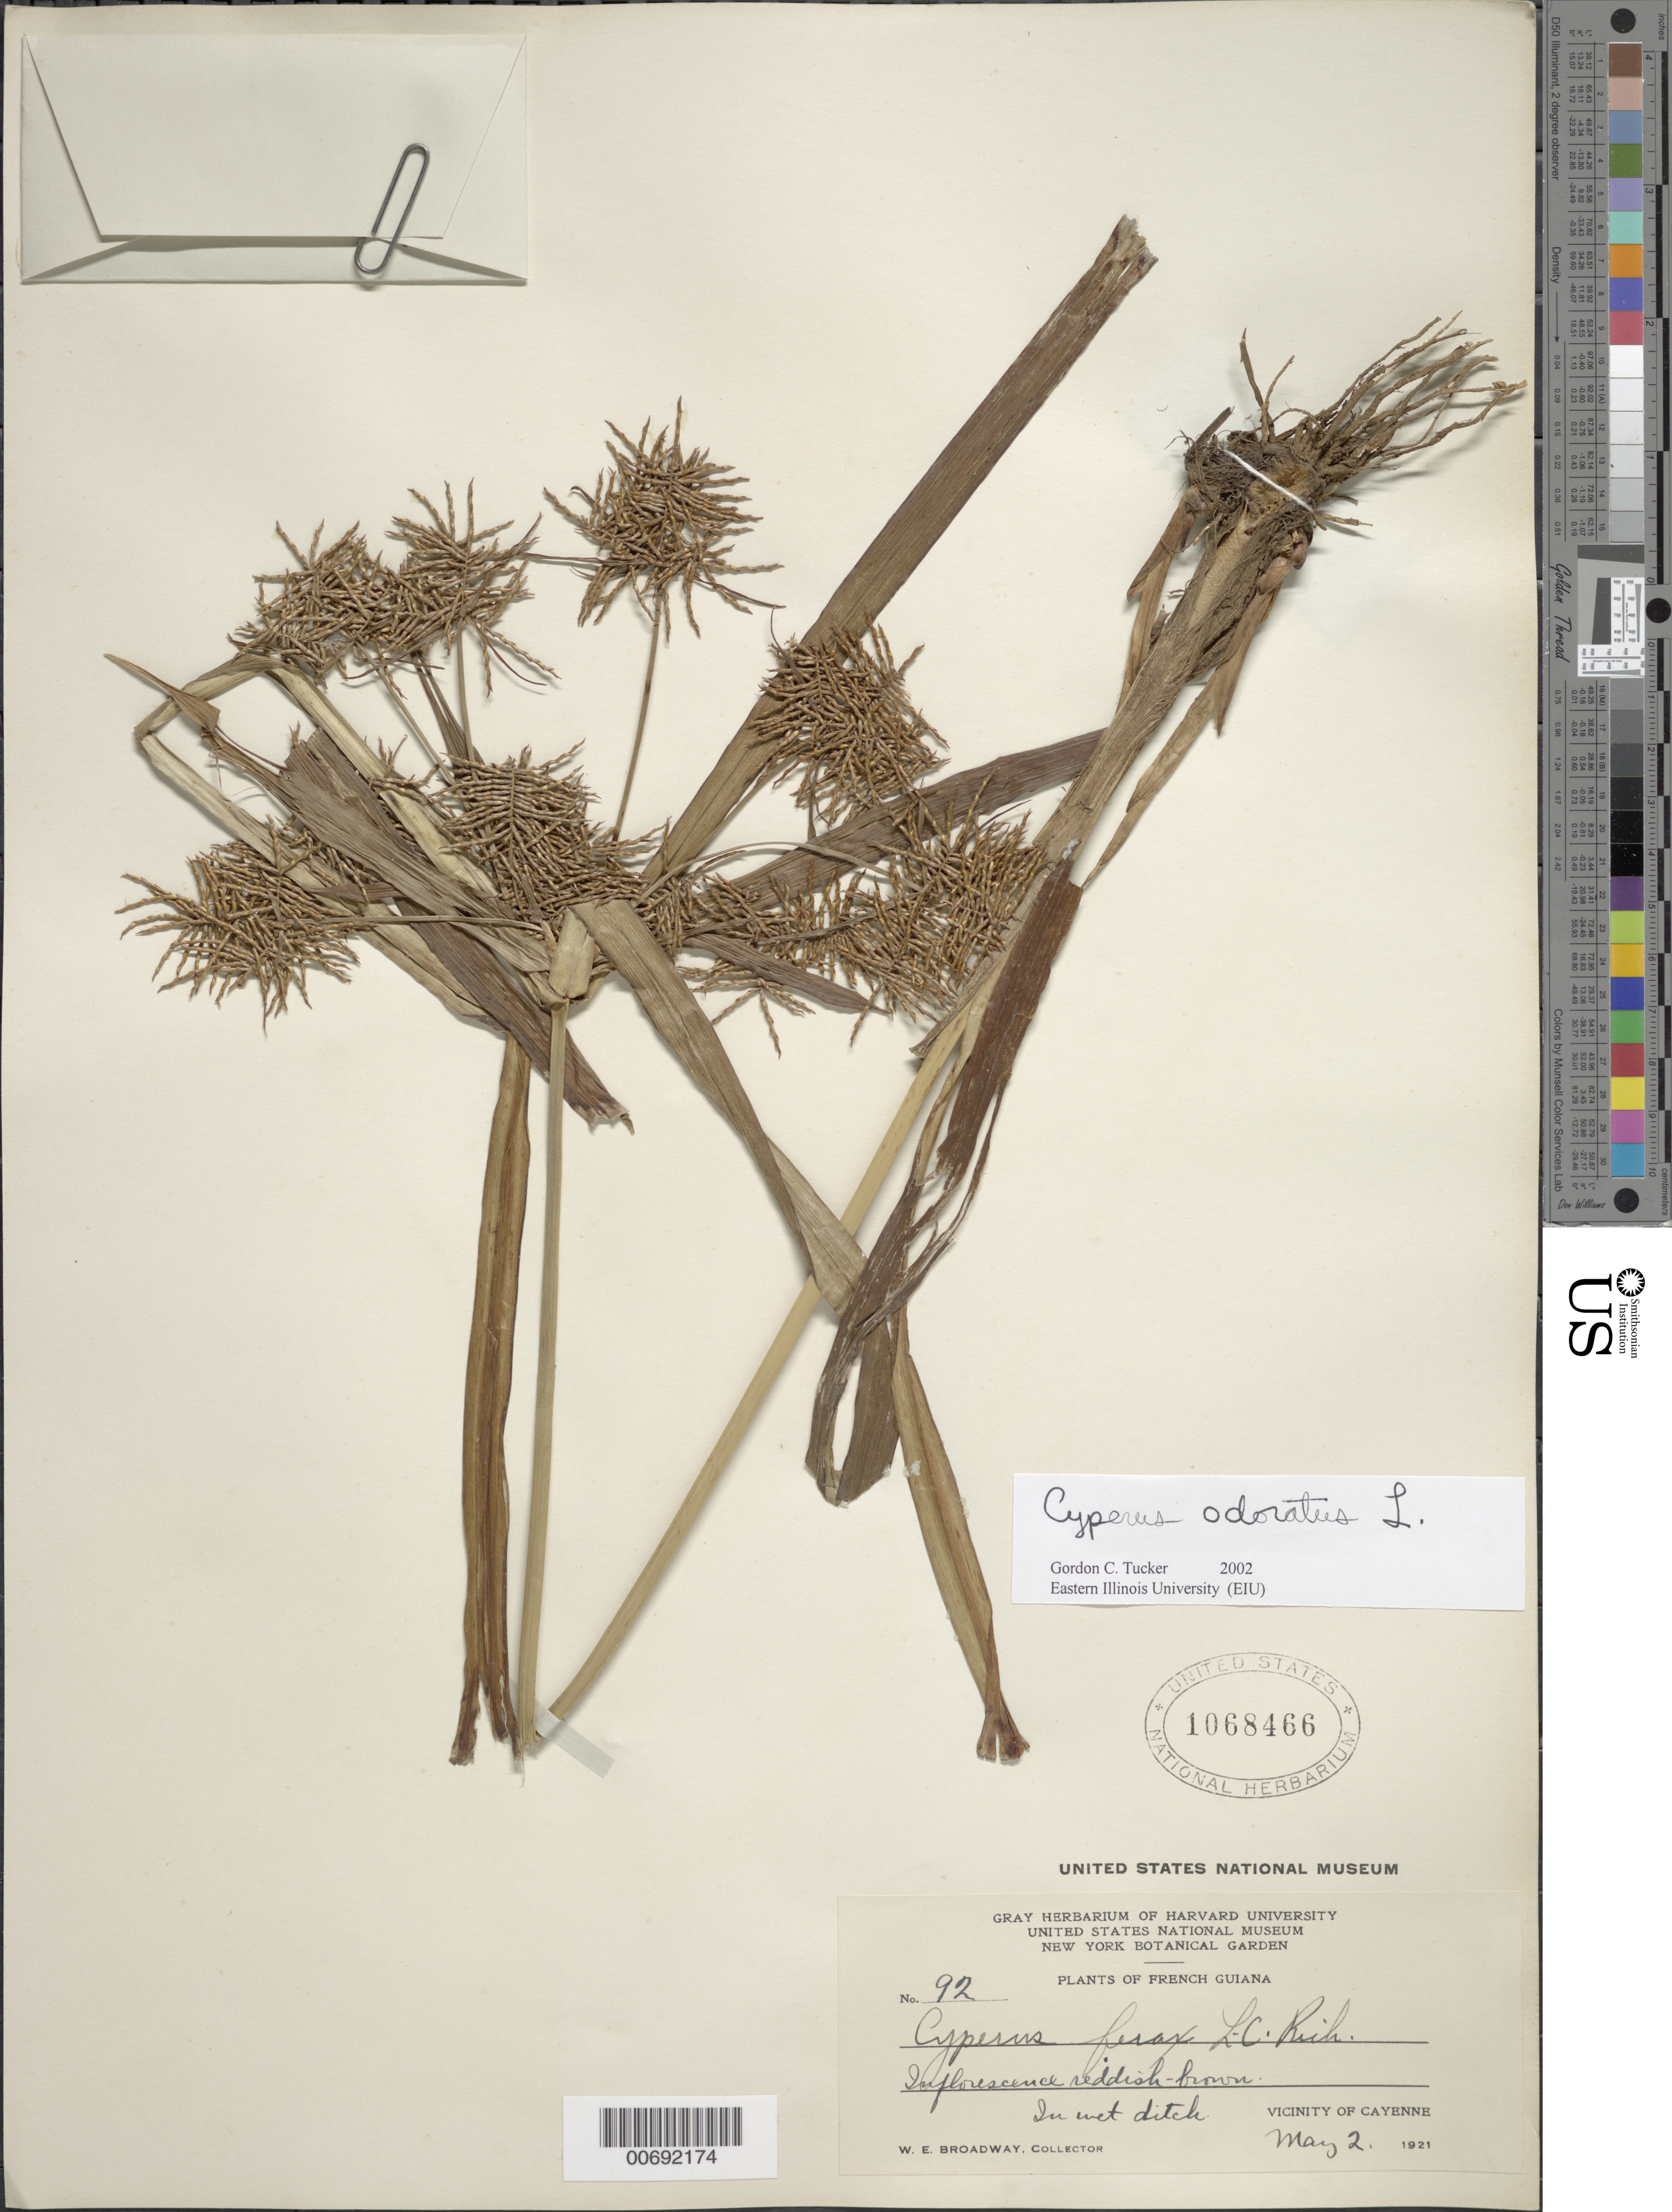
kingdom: Plantae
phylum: Tracheophyta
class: Liliopsida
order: Poales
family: Cyperaceae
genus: Cyperus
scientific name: Cyperus odoratus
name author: L.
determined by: Tucker, G. C.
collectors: W. E. Broadway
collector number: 92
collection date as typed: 2-May-21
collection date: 1921-05-02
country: French Guiana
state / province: Cayenne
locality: Cayenne, vic.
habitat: In wet ditch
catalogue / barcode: US 1068466